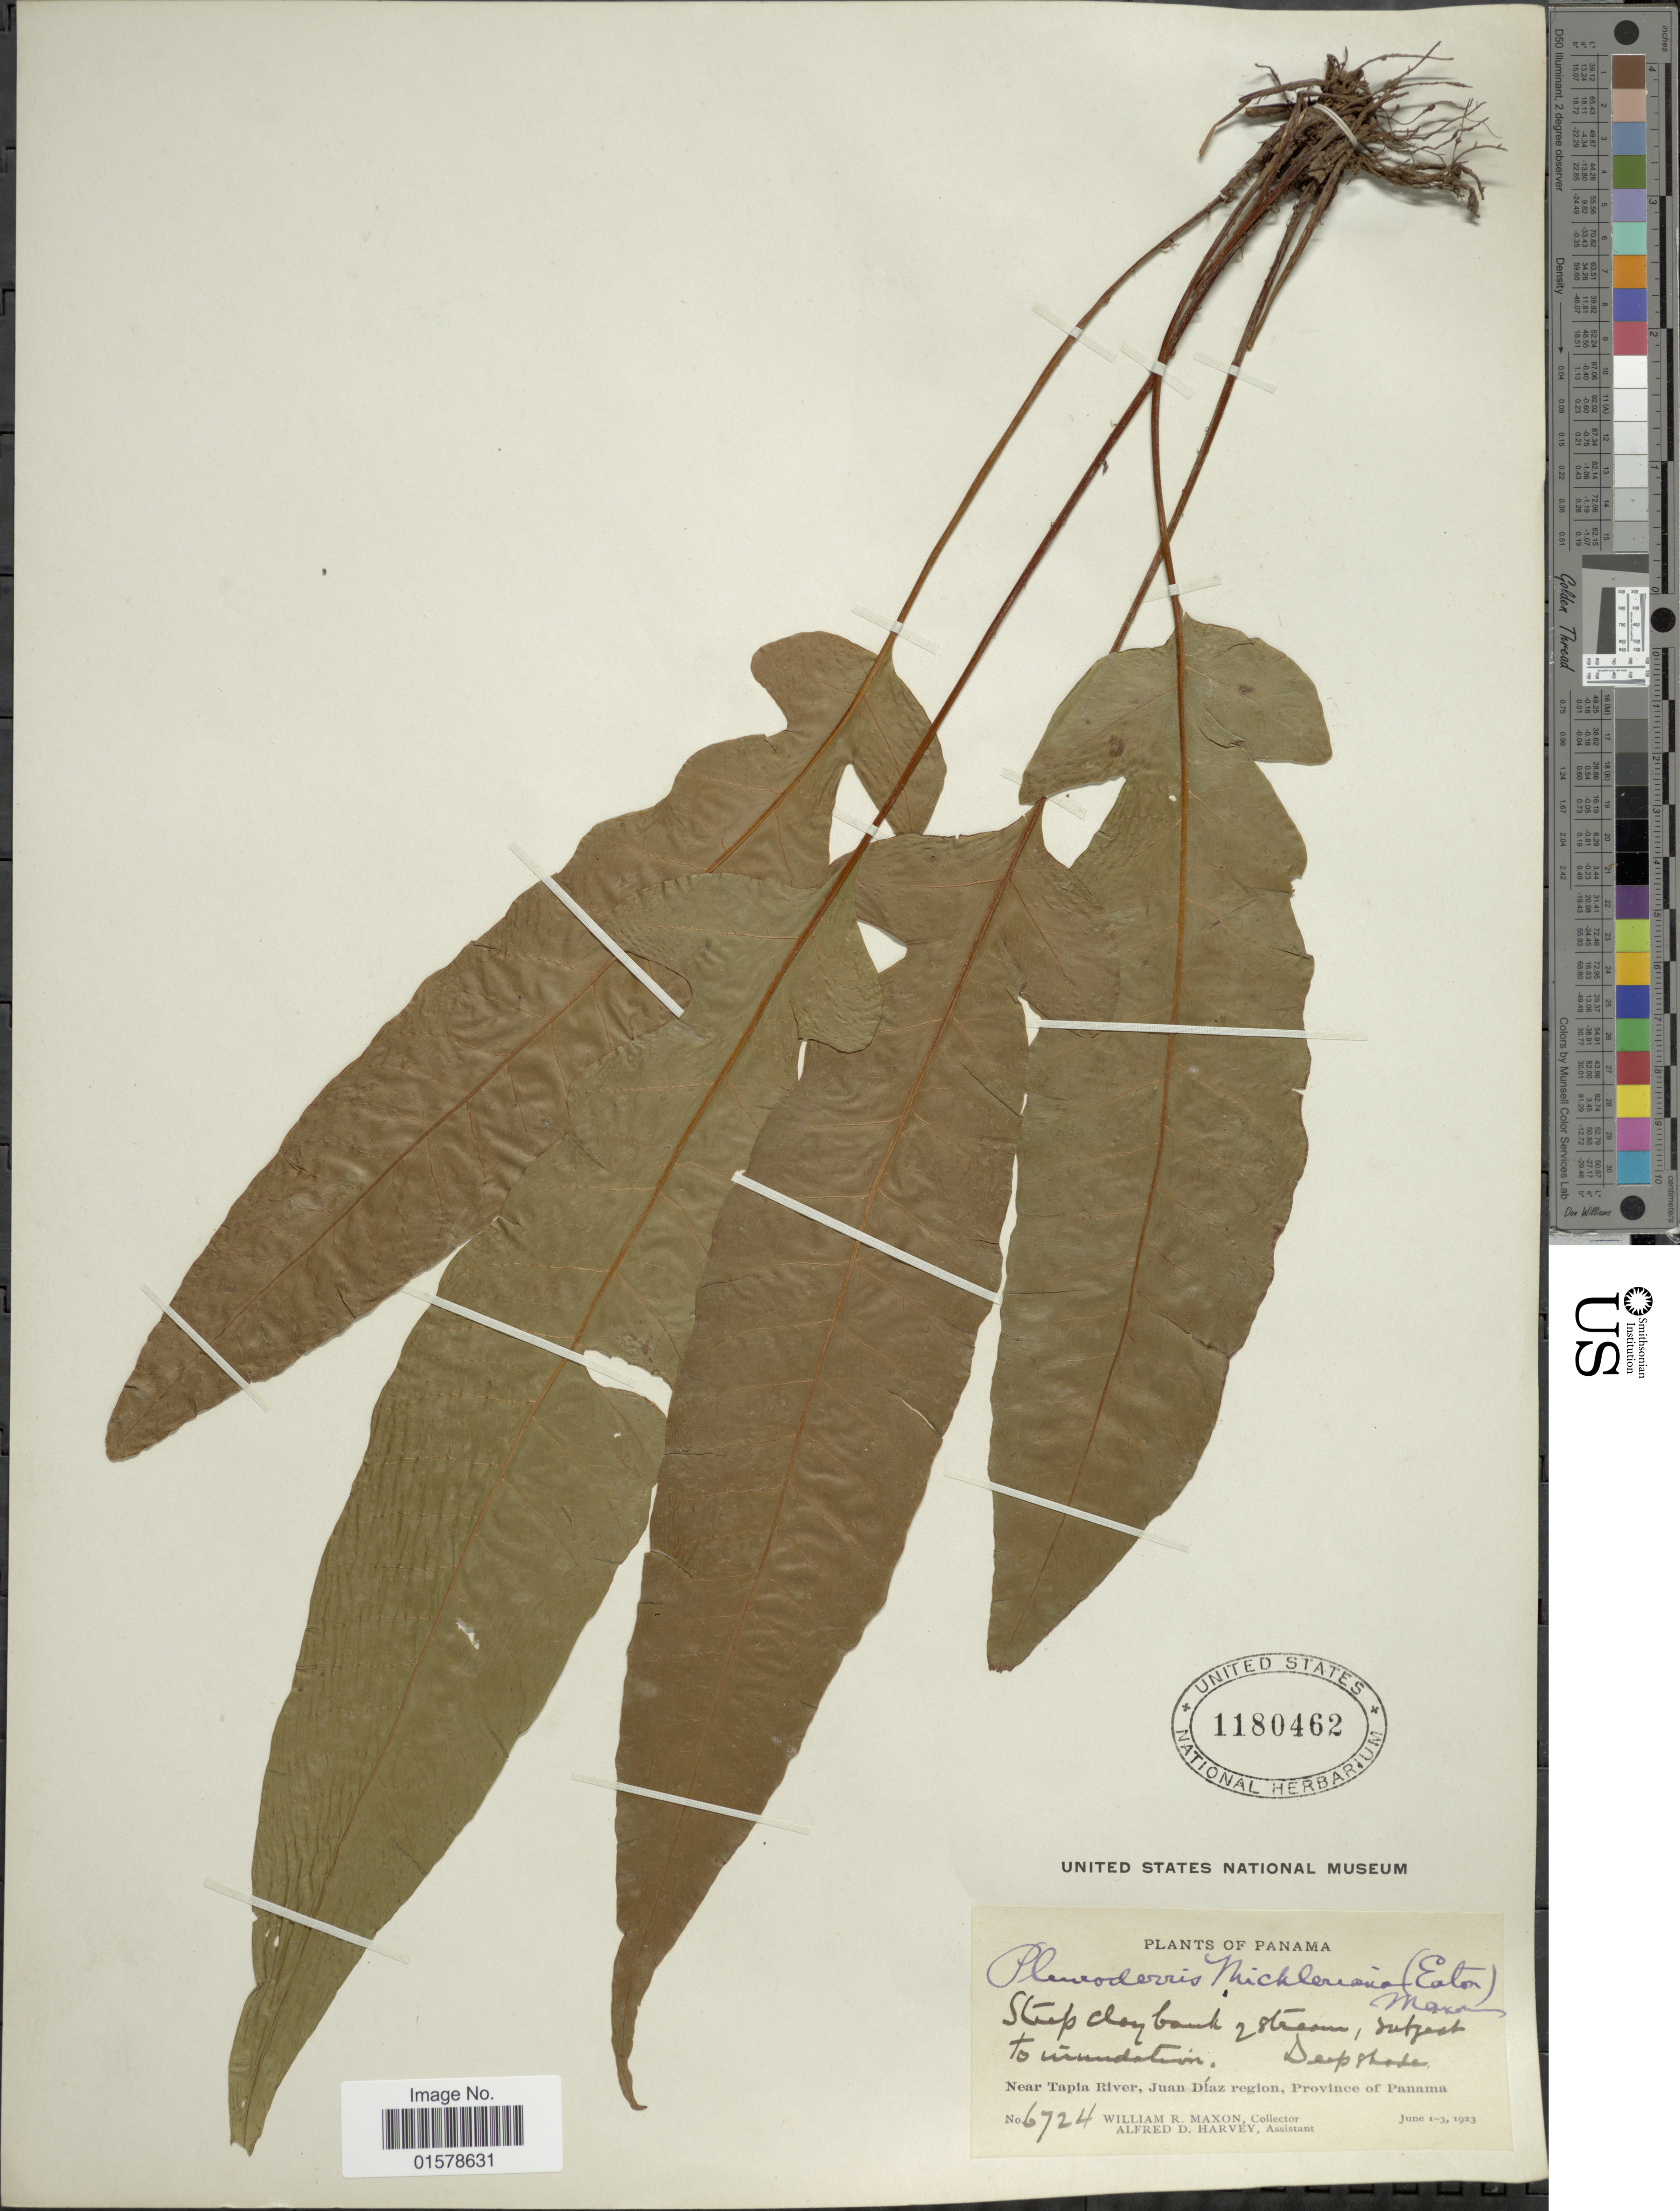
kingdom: Plantae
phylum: Tracheophyta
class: Polypodiopsida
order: Polypodiales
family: Tectariaceae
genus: Tectaria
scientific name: Tectaria x michleriana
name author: (D.C. Eaton) Lellinger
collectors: W. R. Maxon & A. D. Harvey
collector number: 6724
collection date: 1923-06-01/1923-06-03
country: Panama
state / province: Panamá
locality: Near Tapia River, Juan Diaz region, Province of Panama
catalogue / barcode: US 1180462